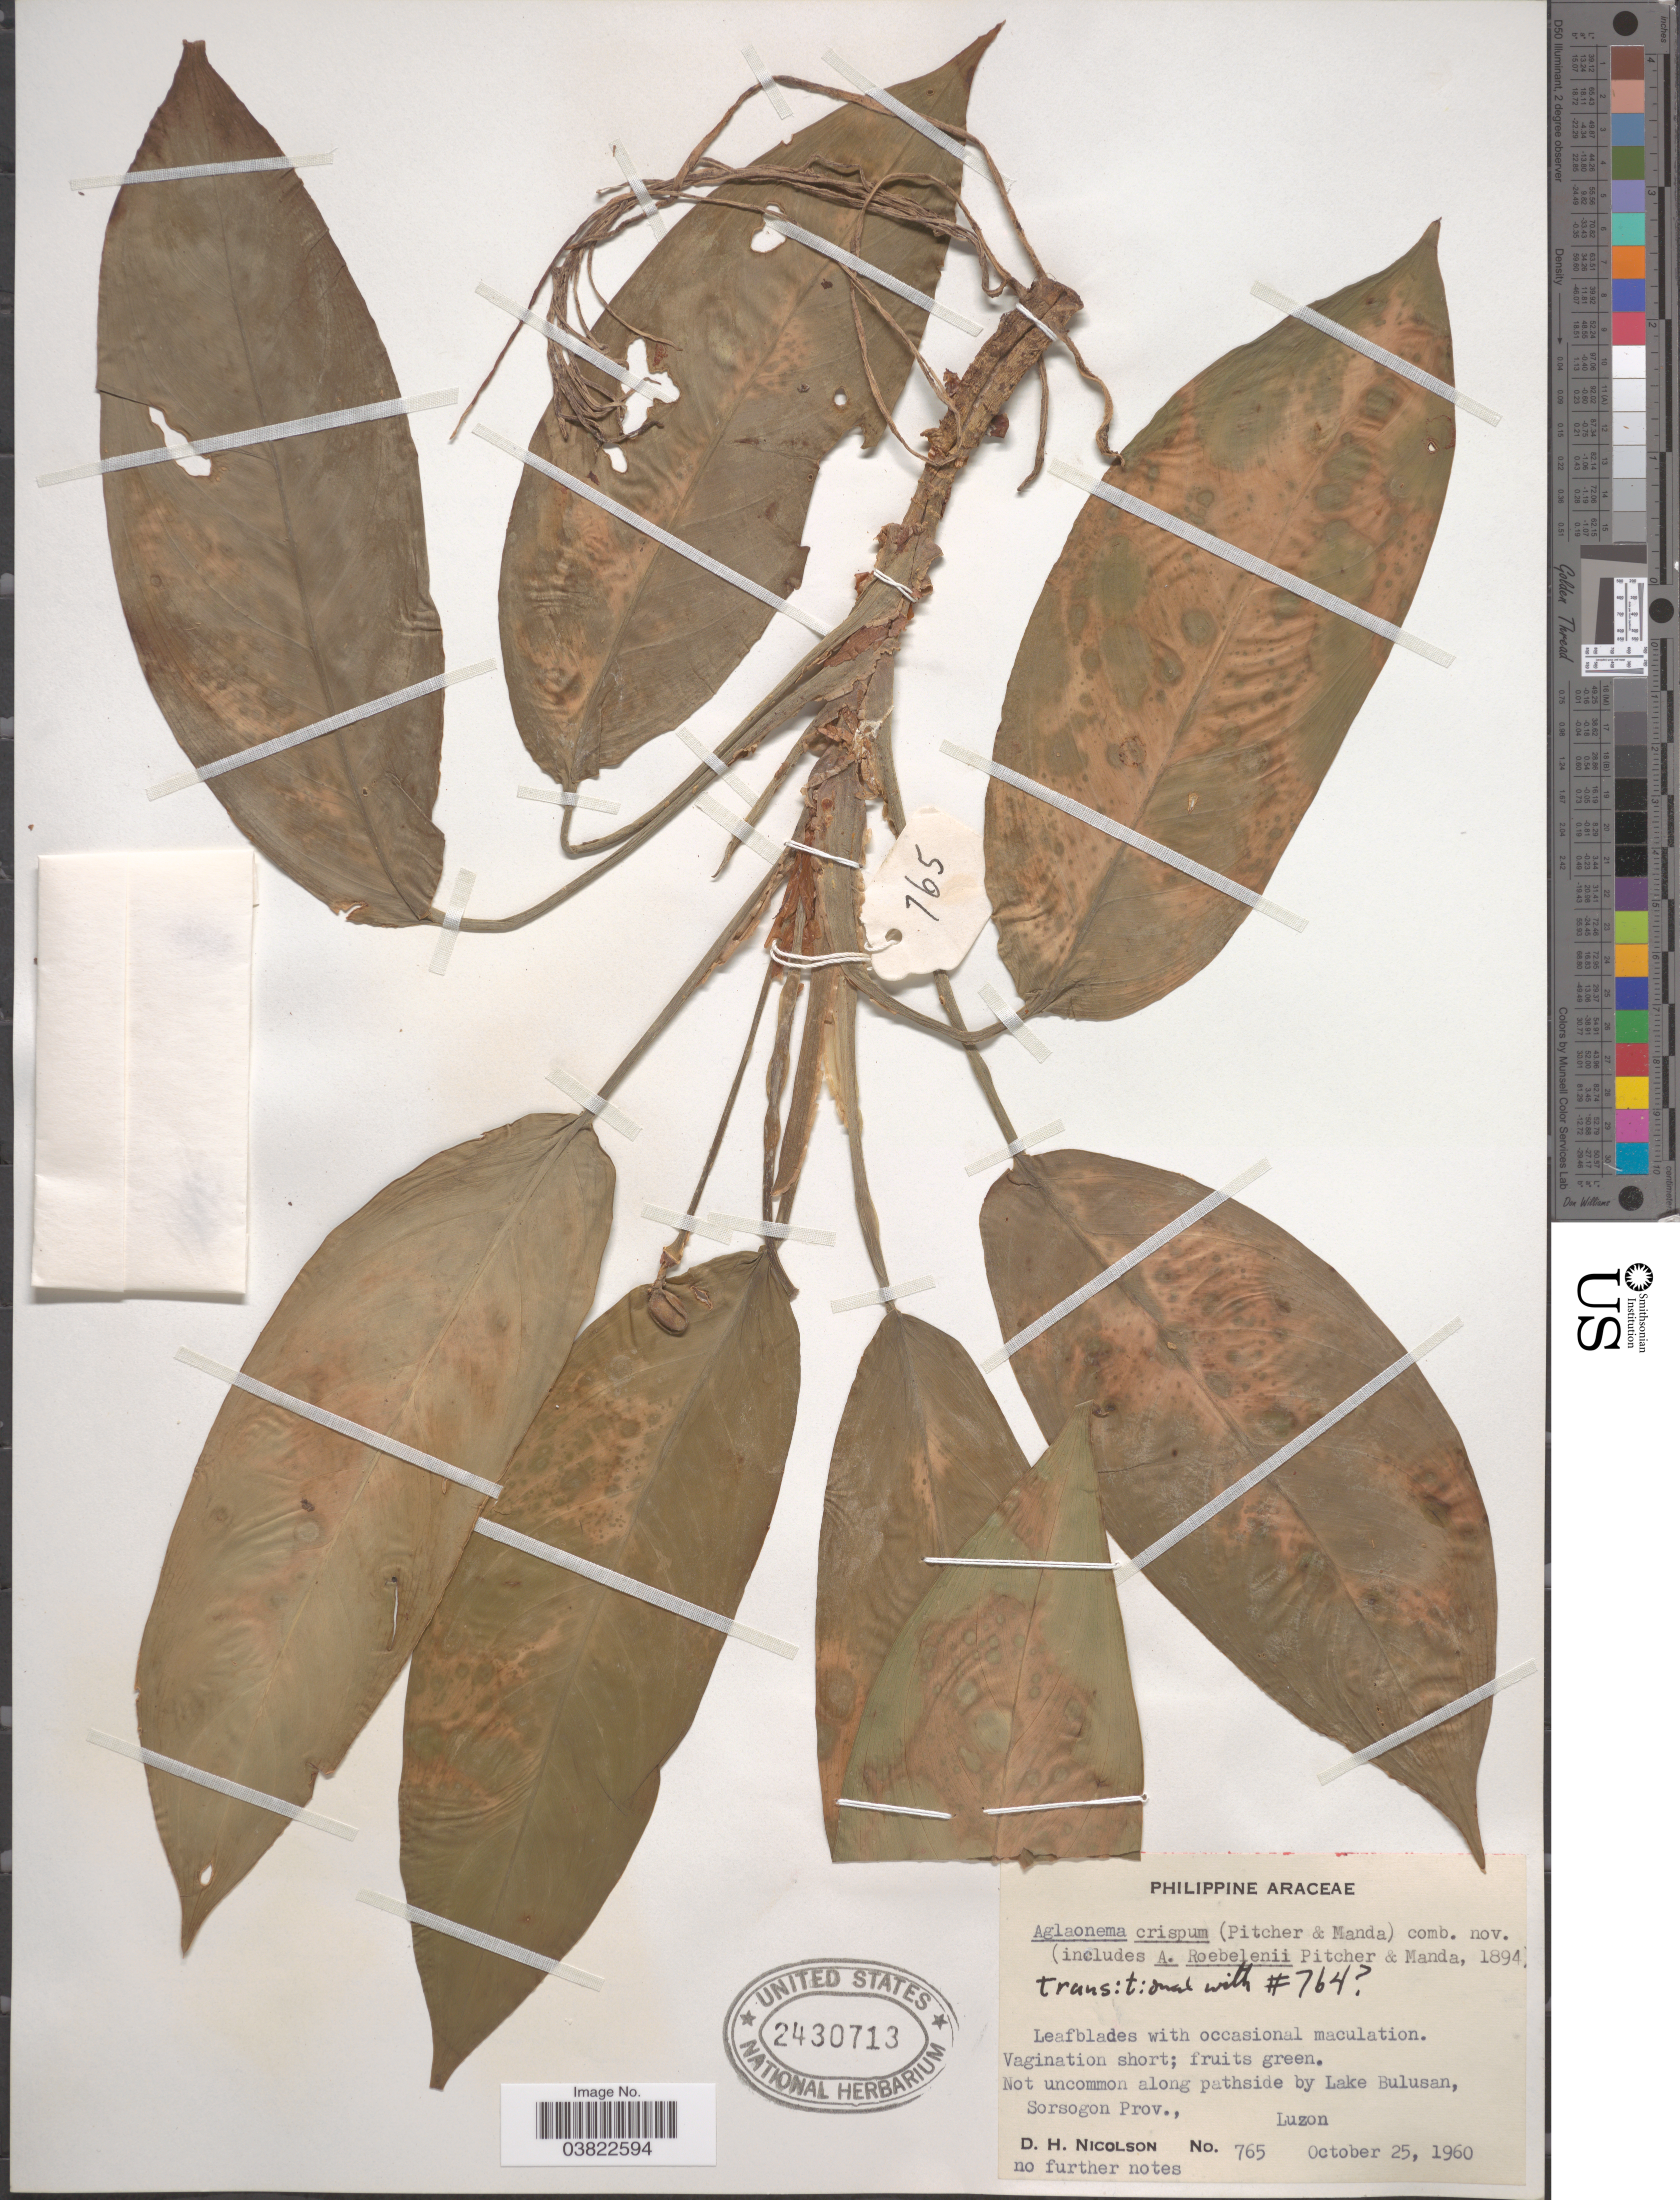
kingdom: Plantae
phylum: Tracheophyta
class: Liliopsida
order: Alismatales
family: Araceae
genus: Aglaonema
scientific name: Aglaonema crispum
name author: (Pitcher & Manda) Nicolson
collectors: D. H. Nicolson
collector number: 765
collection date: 1960-10-25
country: Philippines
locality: Along pathside by Lake Bulusan, Sorsogon Prov., Luzon.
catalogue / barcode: US 2430713